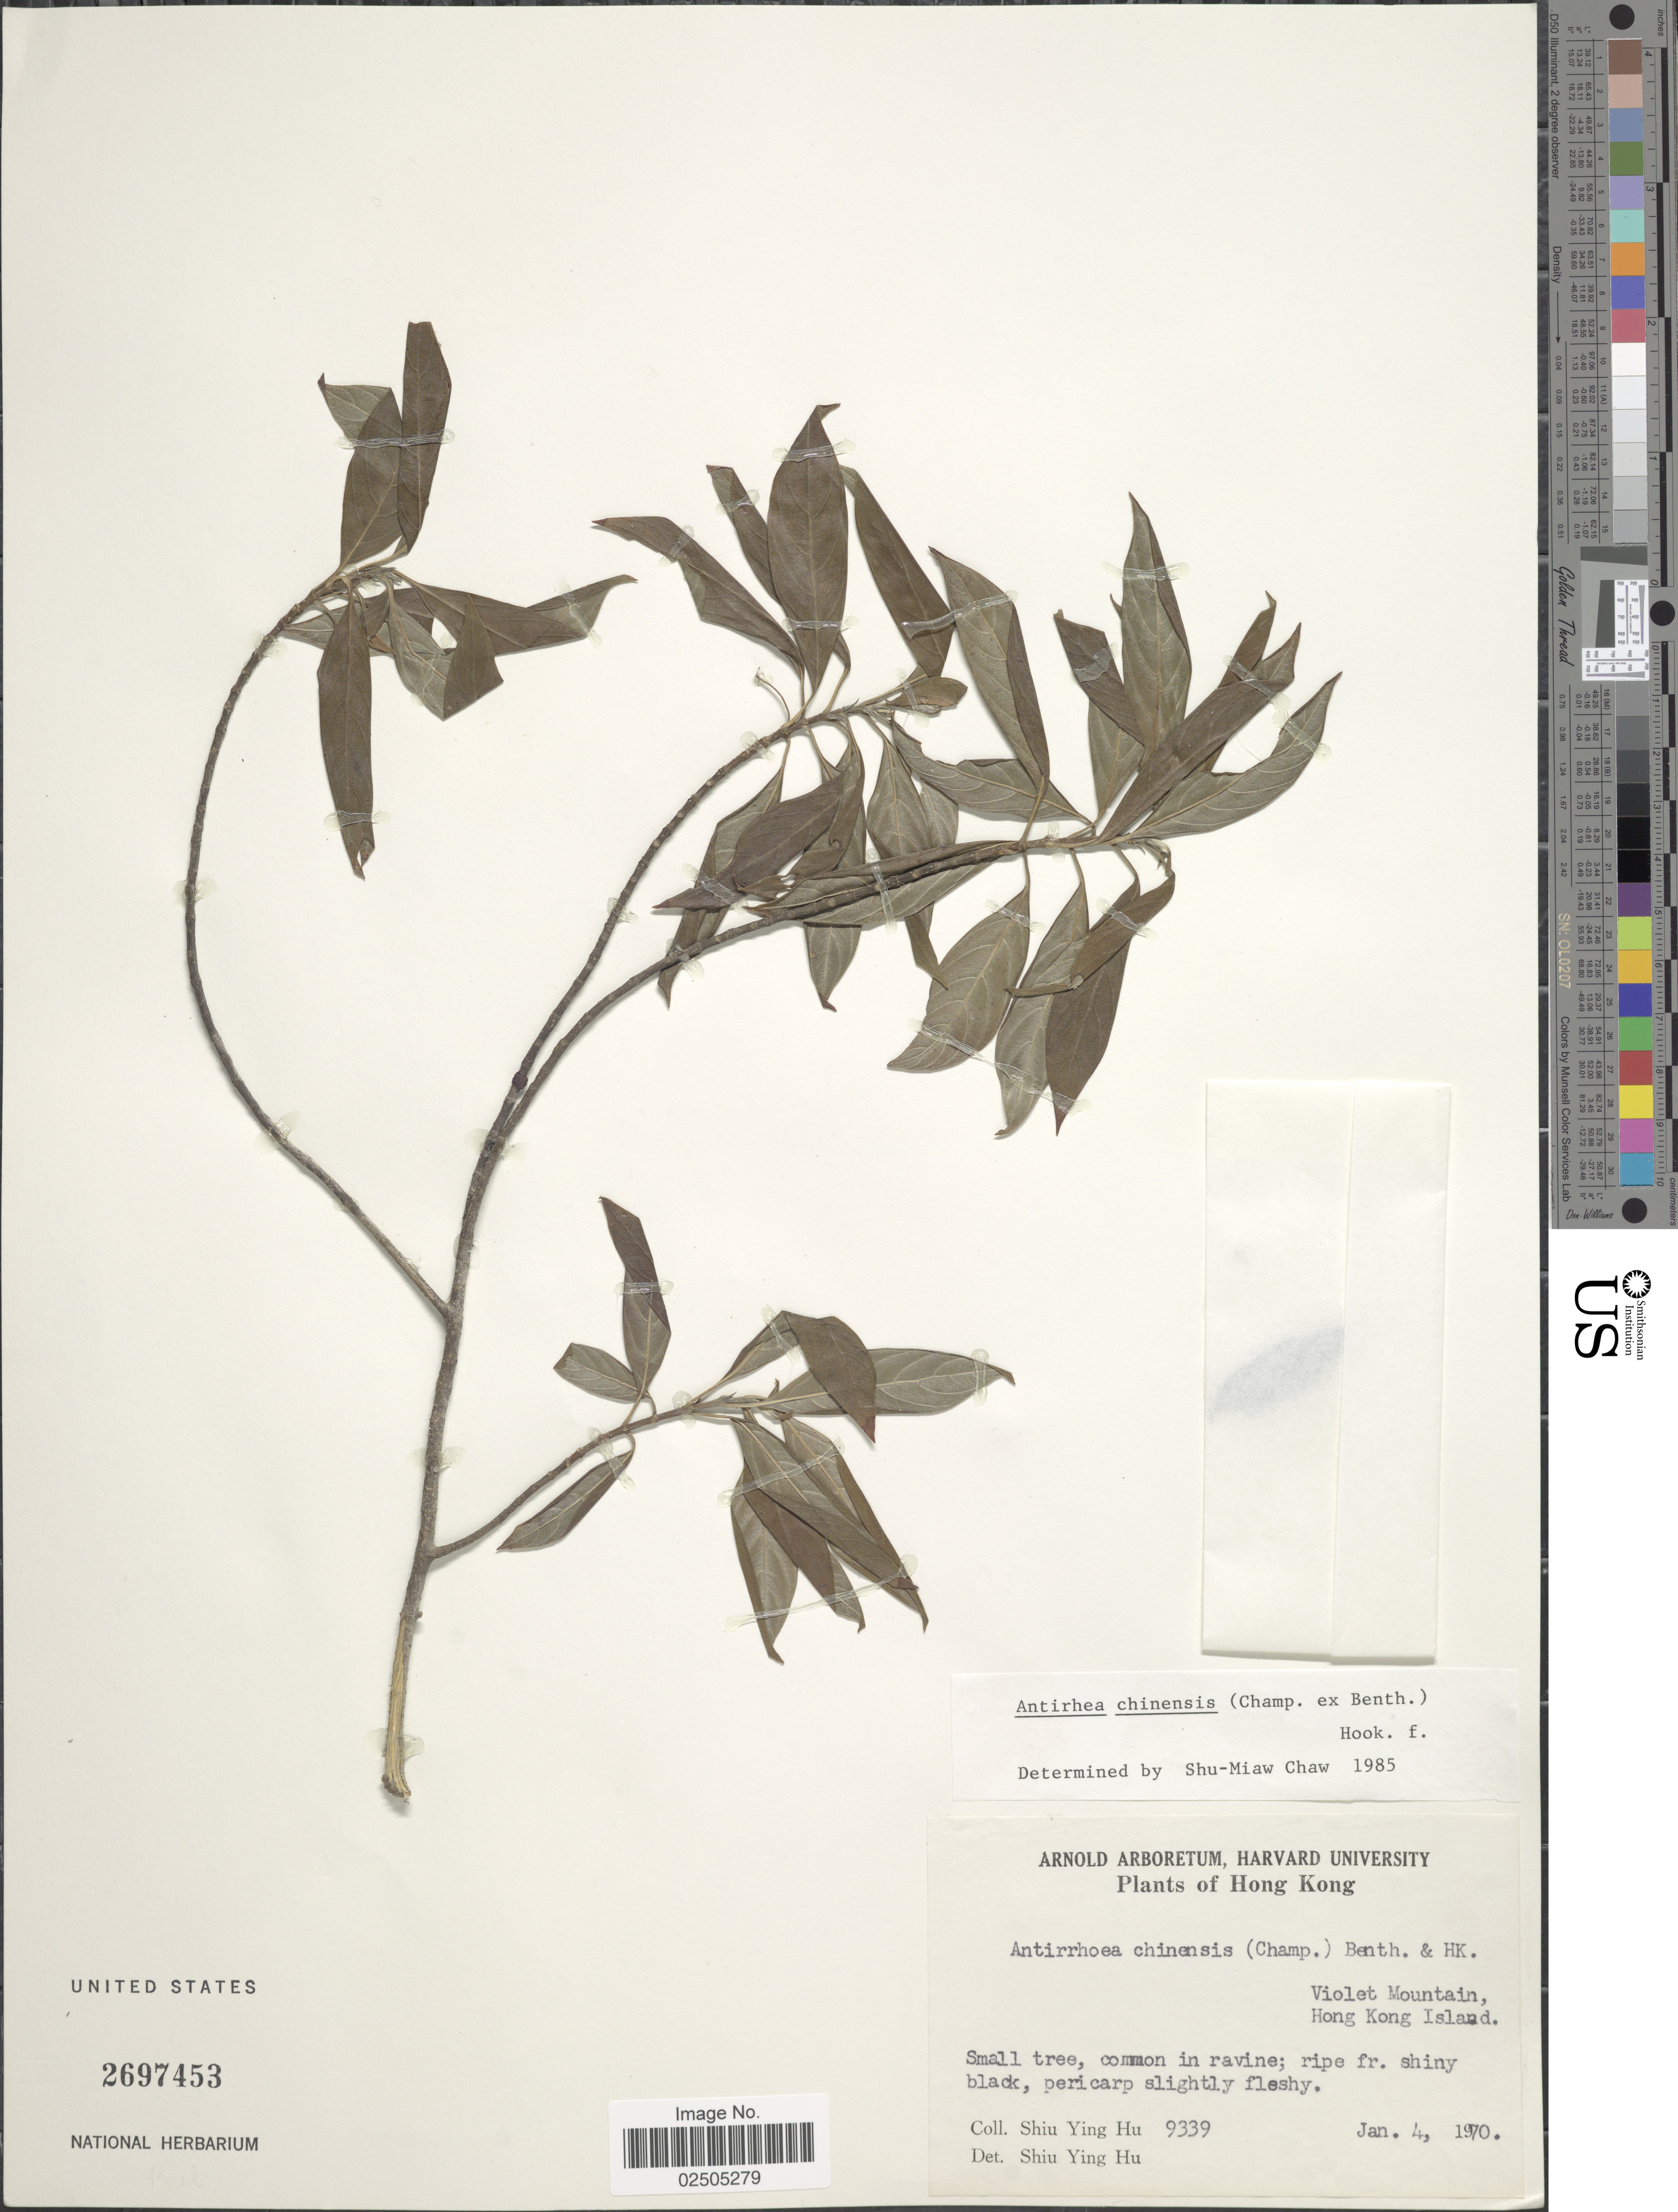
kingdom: Plantae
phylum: Tracheophyta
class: Magnoliopsida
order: Gentianales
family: Rubiaceae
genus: Antirhea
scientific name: Antirhea chinensis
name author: (Champ. ex Benth.) Benth. & Hook. f. ex F.B. Forbes & Hemsl.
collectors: S. Y. Hu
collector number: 9339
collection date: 1970-01-04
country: China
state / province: Hong Kong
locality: Violet Mountain, Hong Kong Island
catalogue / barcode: US 2697453